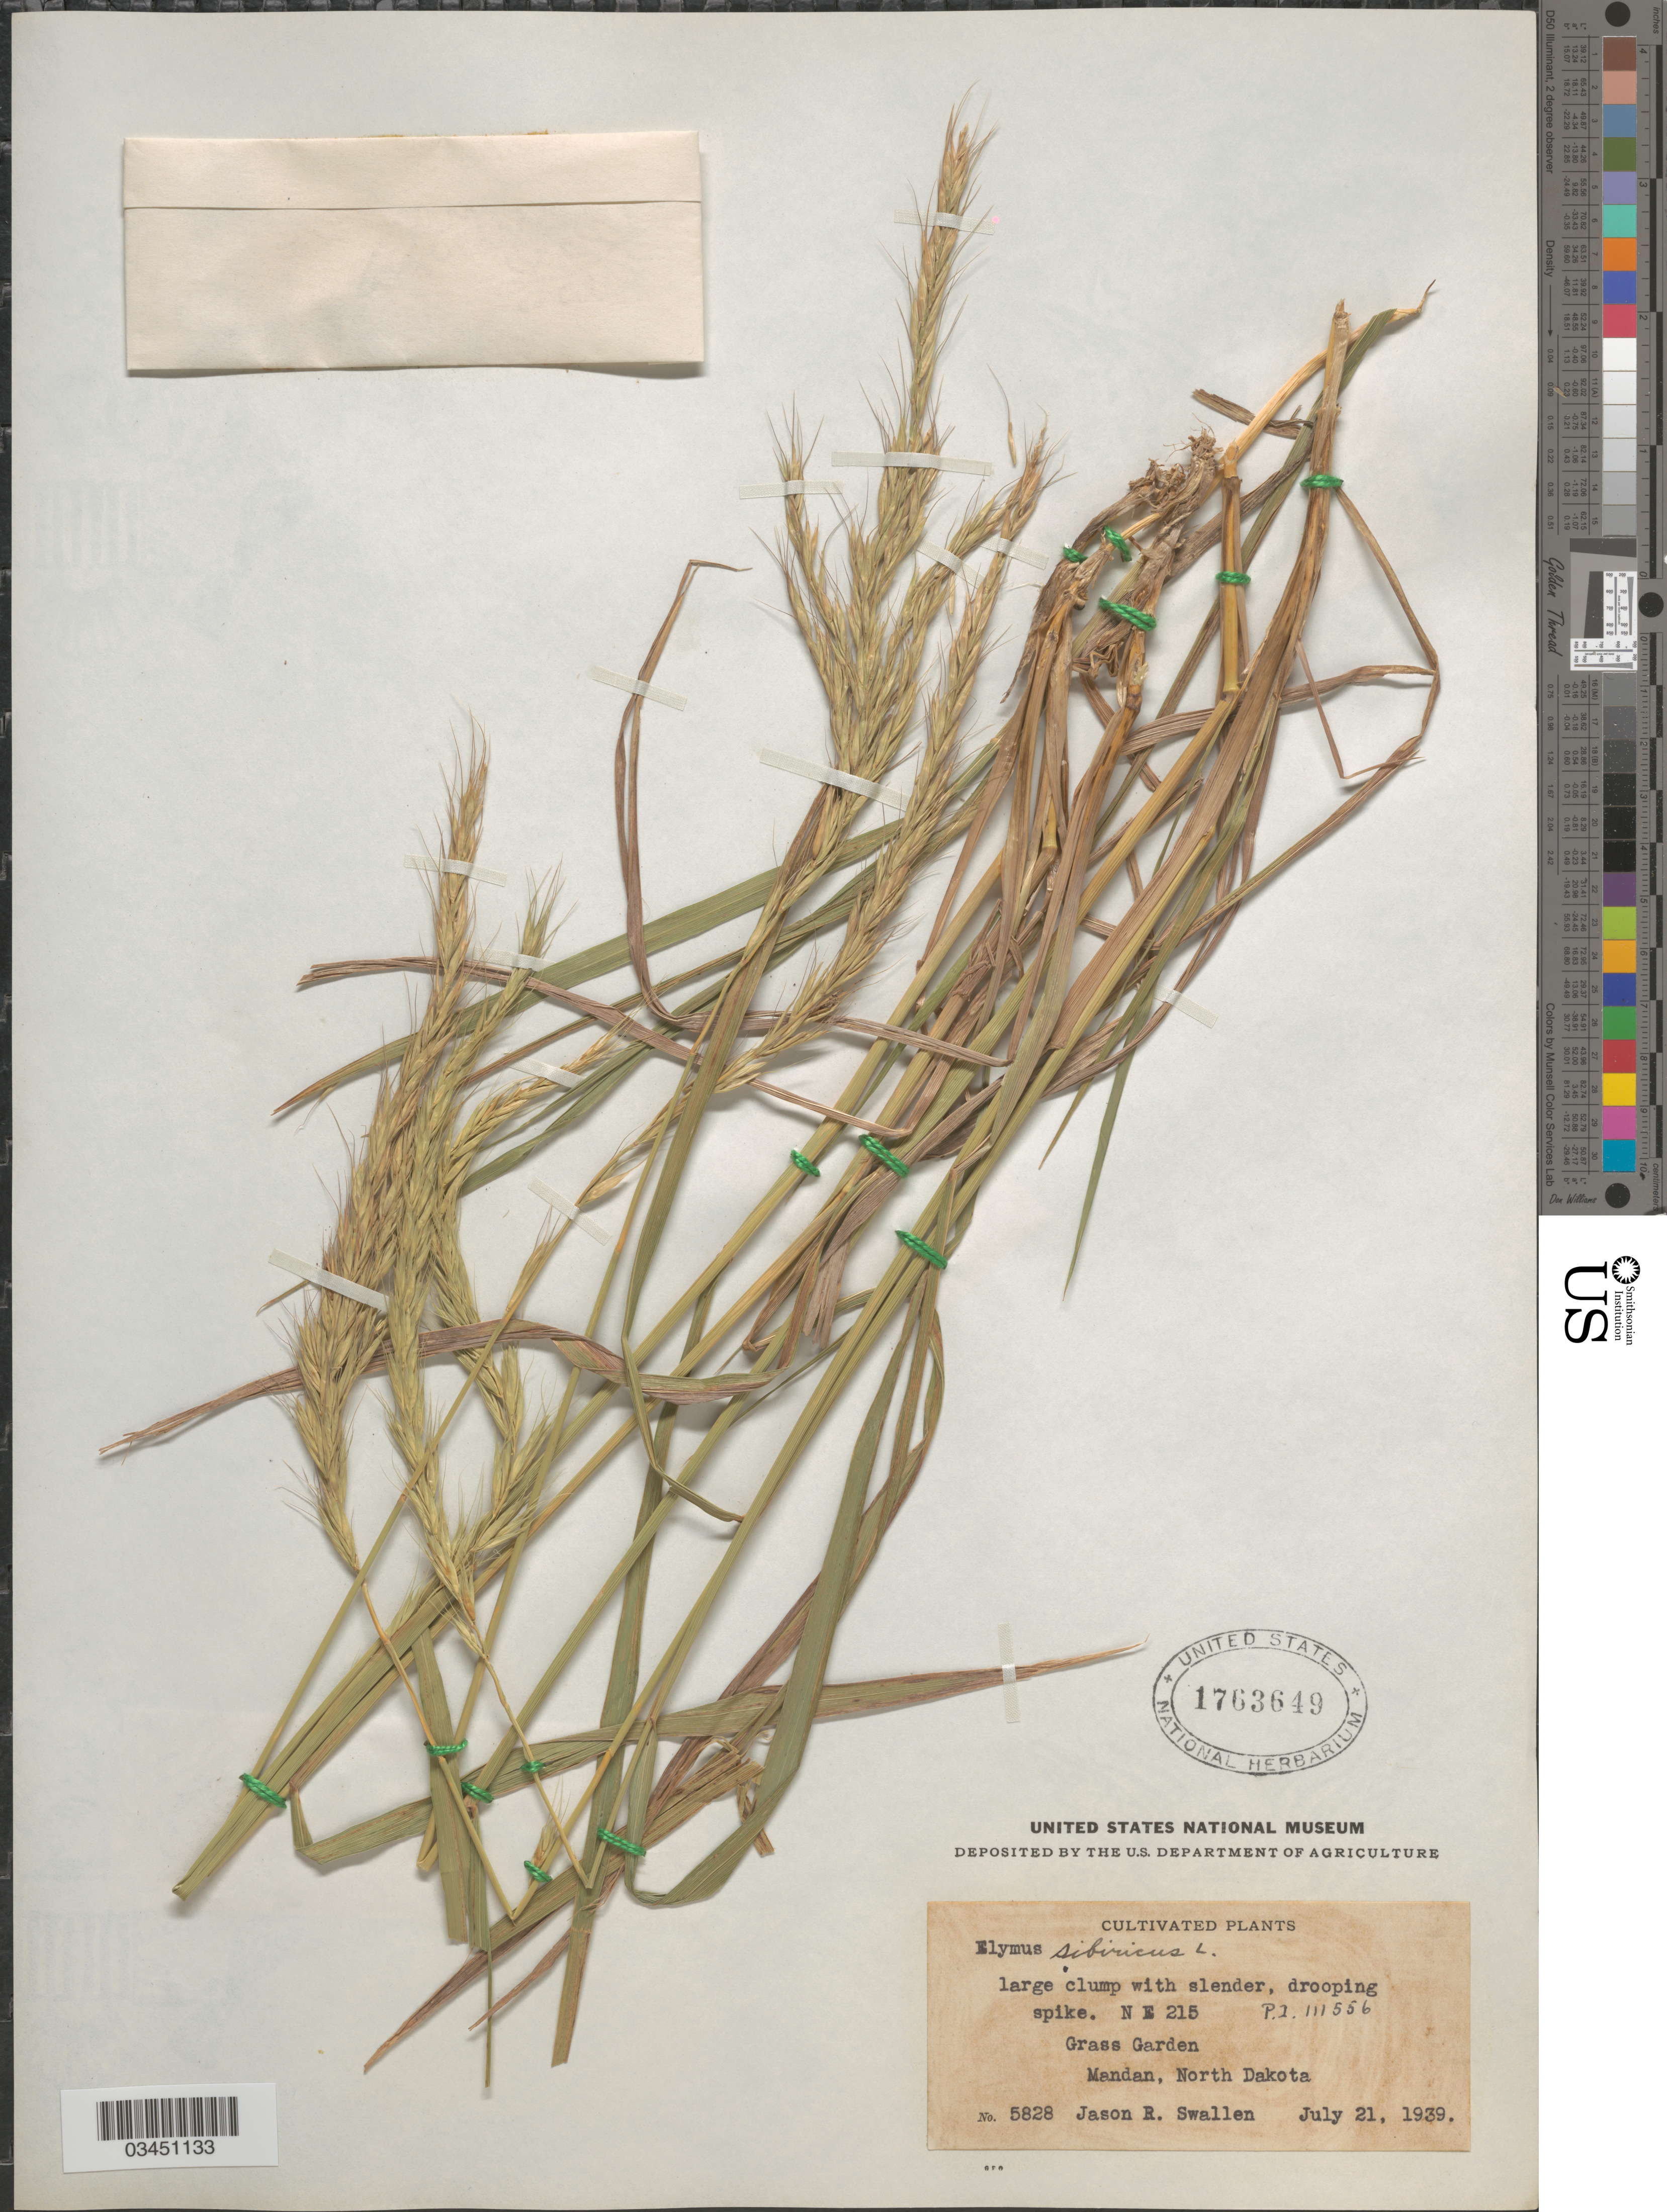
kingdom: Plantae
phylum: Tracheophyta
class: Liliopsida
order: Poales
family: Poaceae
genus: Elymus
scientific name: Elymus sibiricus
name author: L.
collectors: J. R. Swallen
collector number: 5828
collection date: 1939-07-21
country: United States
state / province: North Dakota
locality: N E 215. Grass Garden, Mandan.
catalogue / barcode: US 1763649